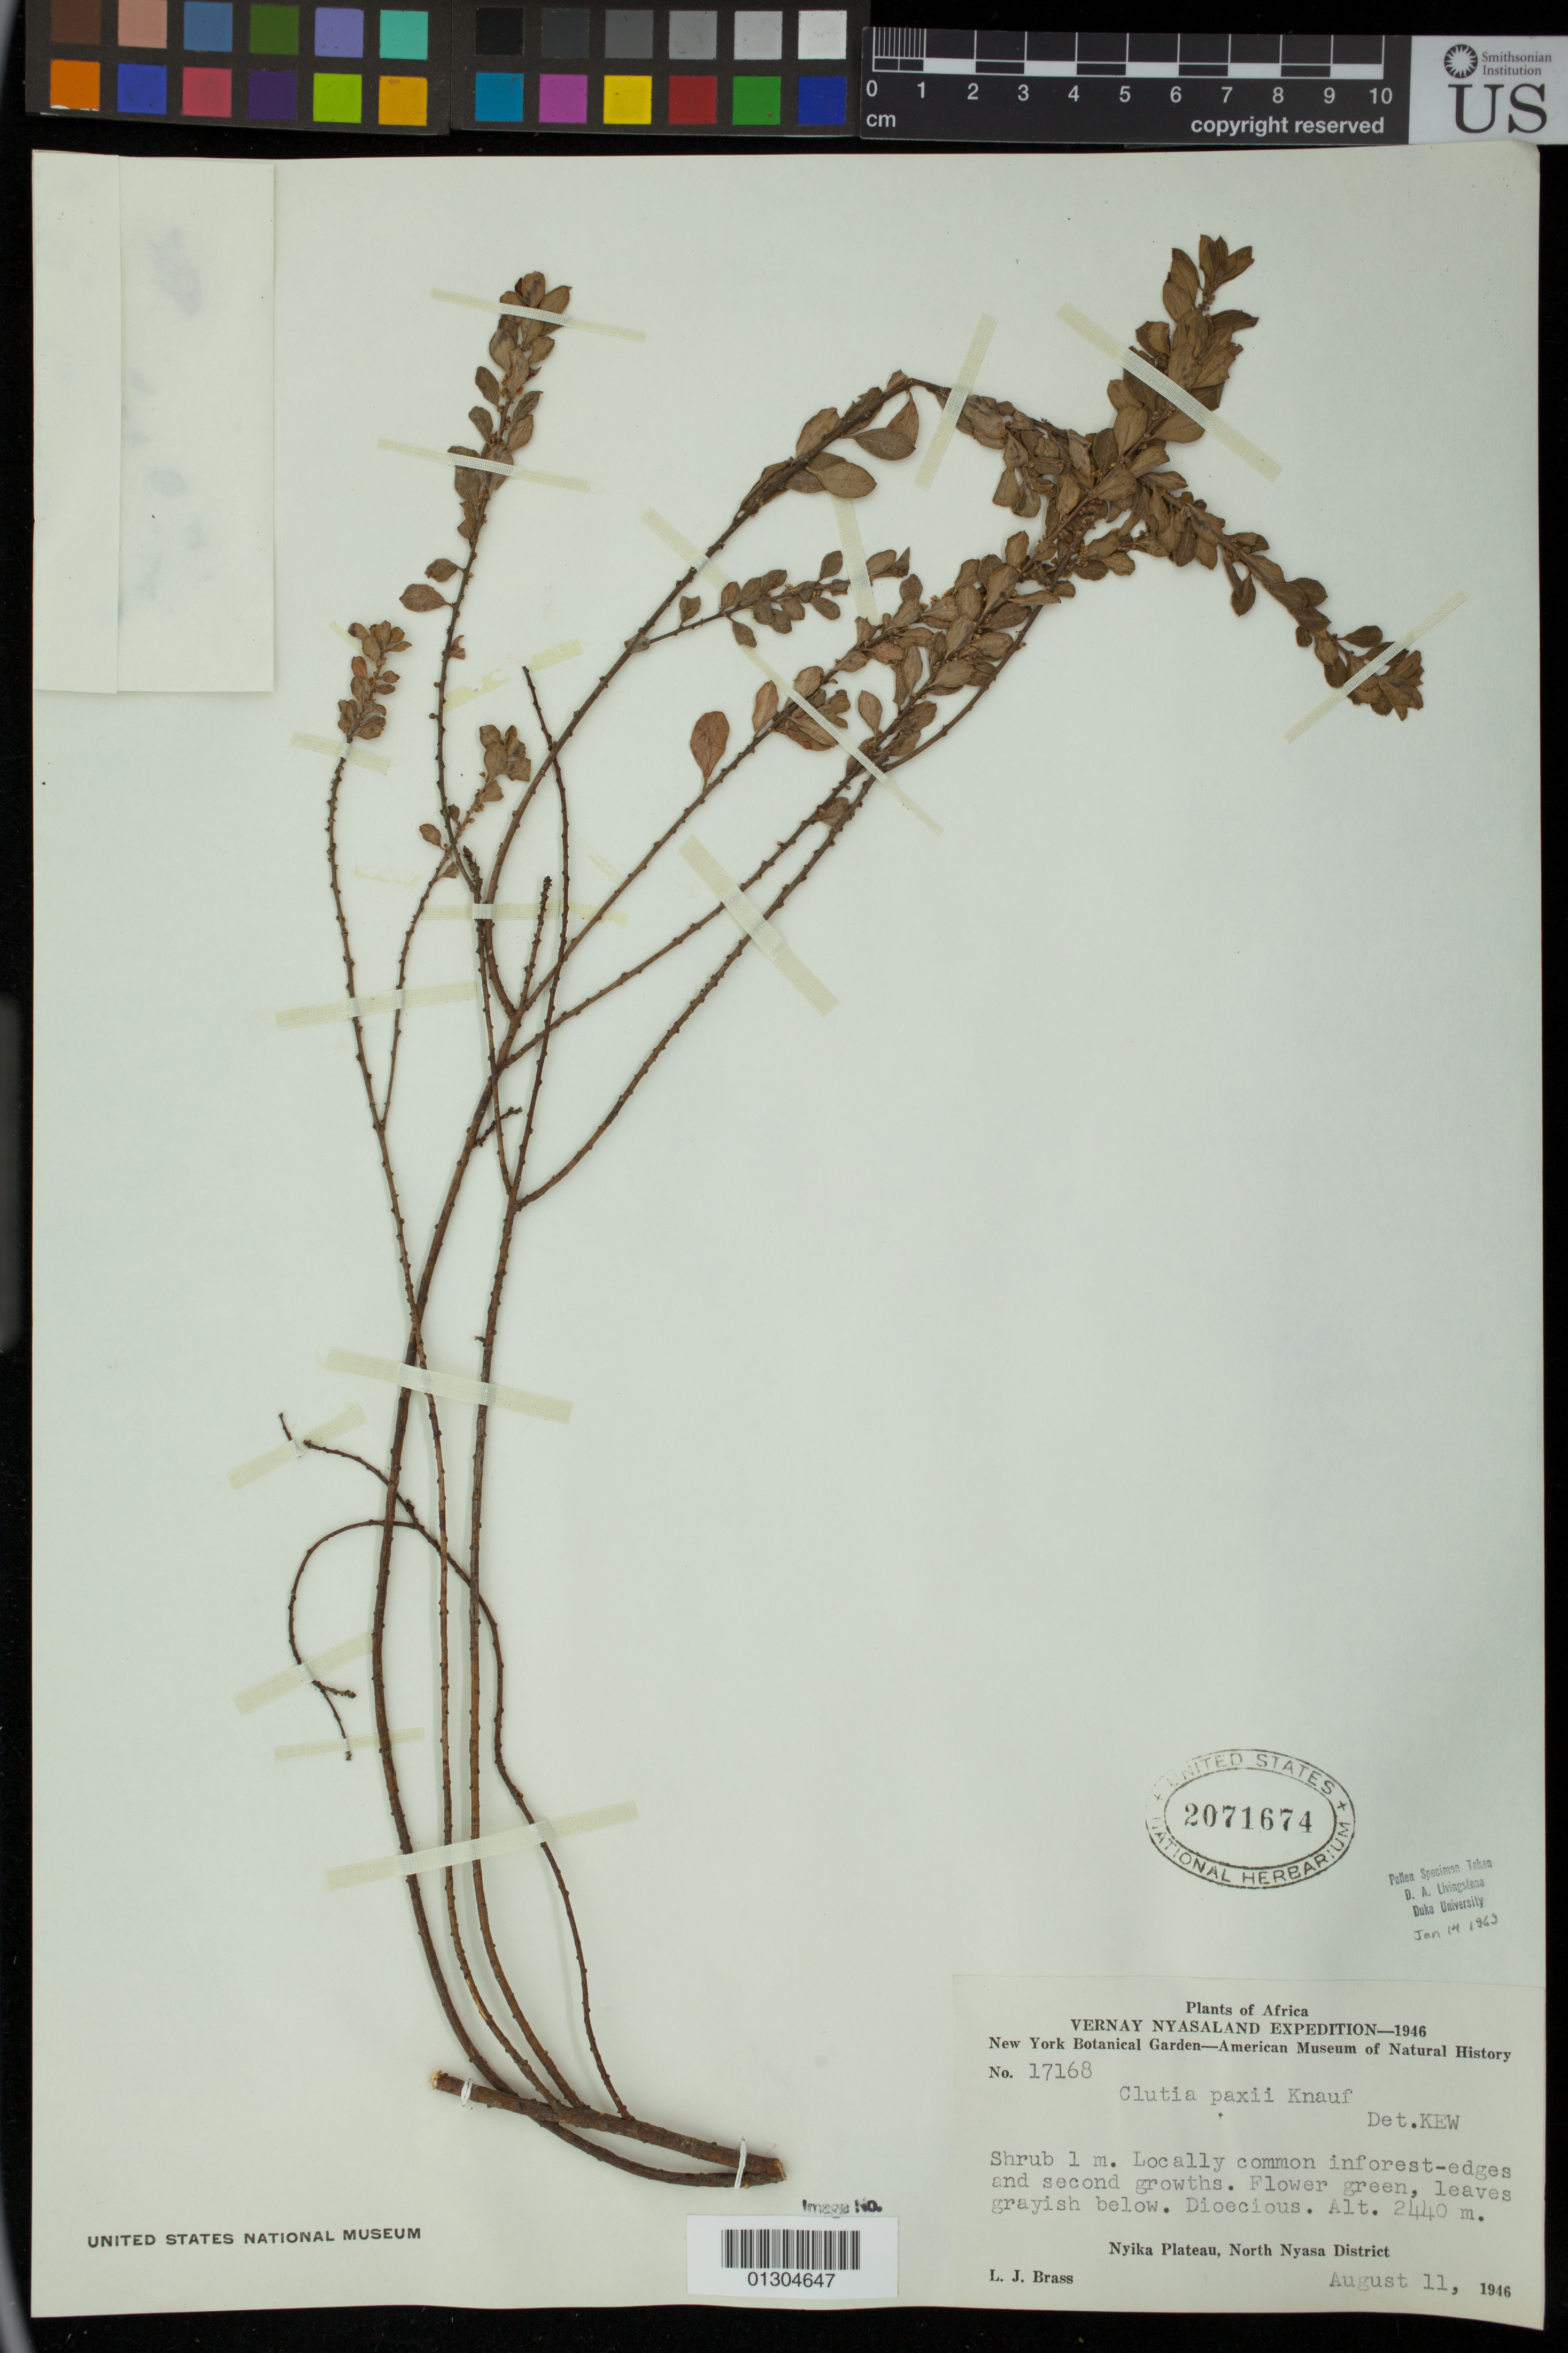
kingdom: Plantae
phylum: Tracheophyta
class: Magnoliopsida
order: Malpighiales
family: Peraceae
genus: Clutia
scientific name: Clutia paxii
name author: Knauf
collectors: L. J. Brass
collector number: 17168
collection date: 1946-08-11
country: Malawi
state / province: Northern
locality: Nyika Plateau, North Nyasa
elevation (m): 2440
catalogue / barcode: US 2071674